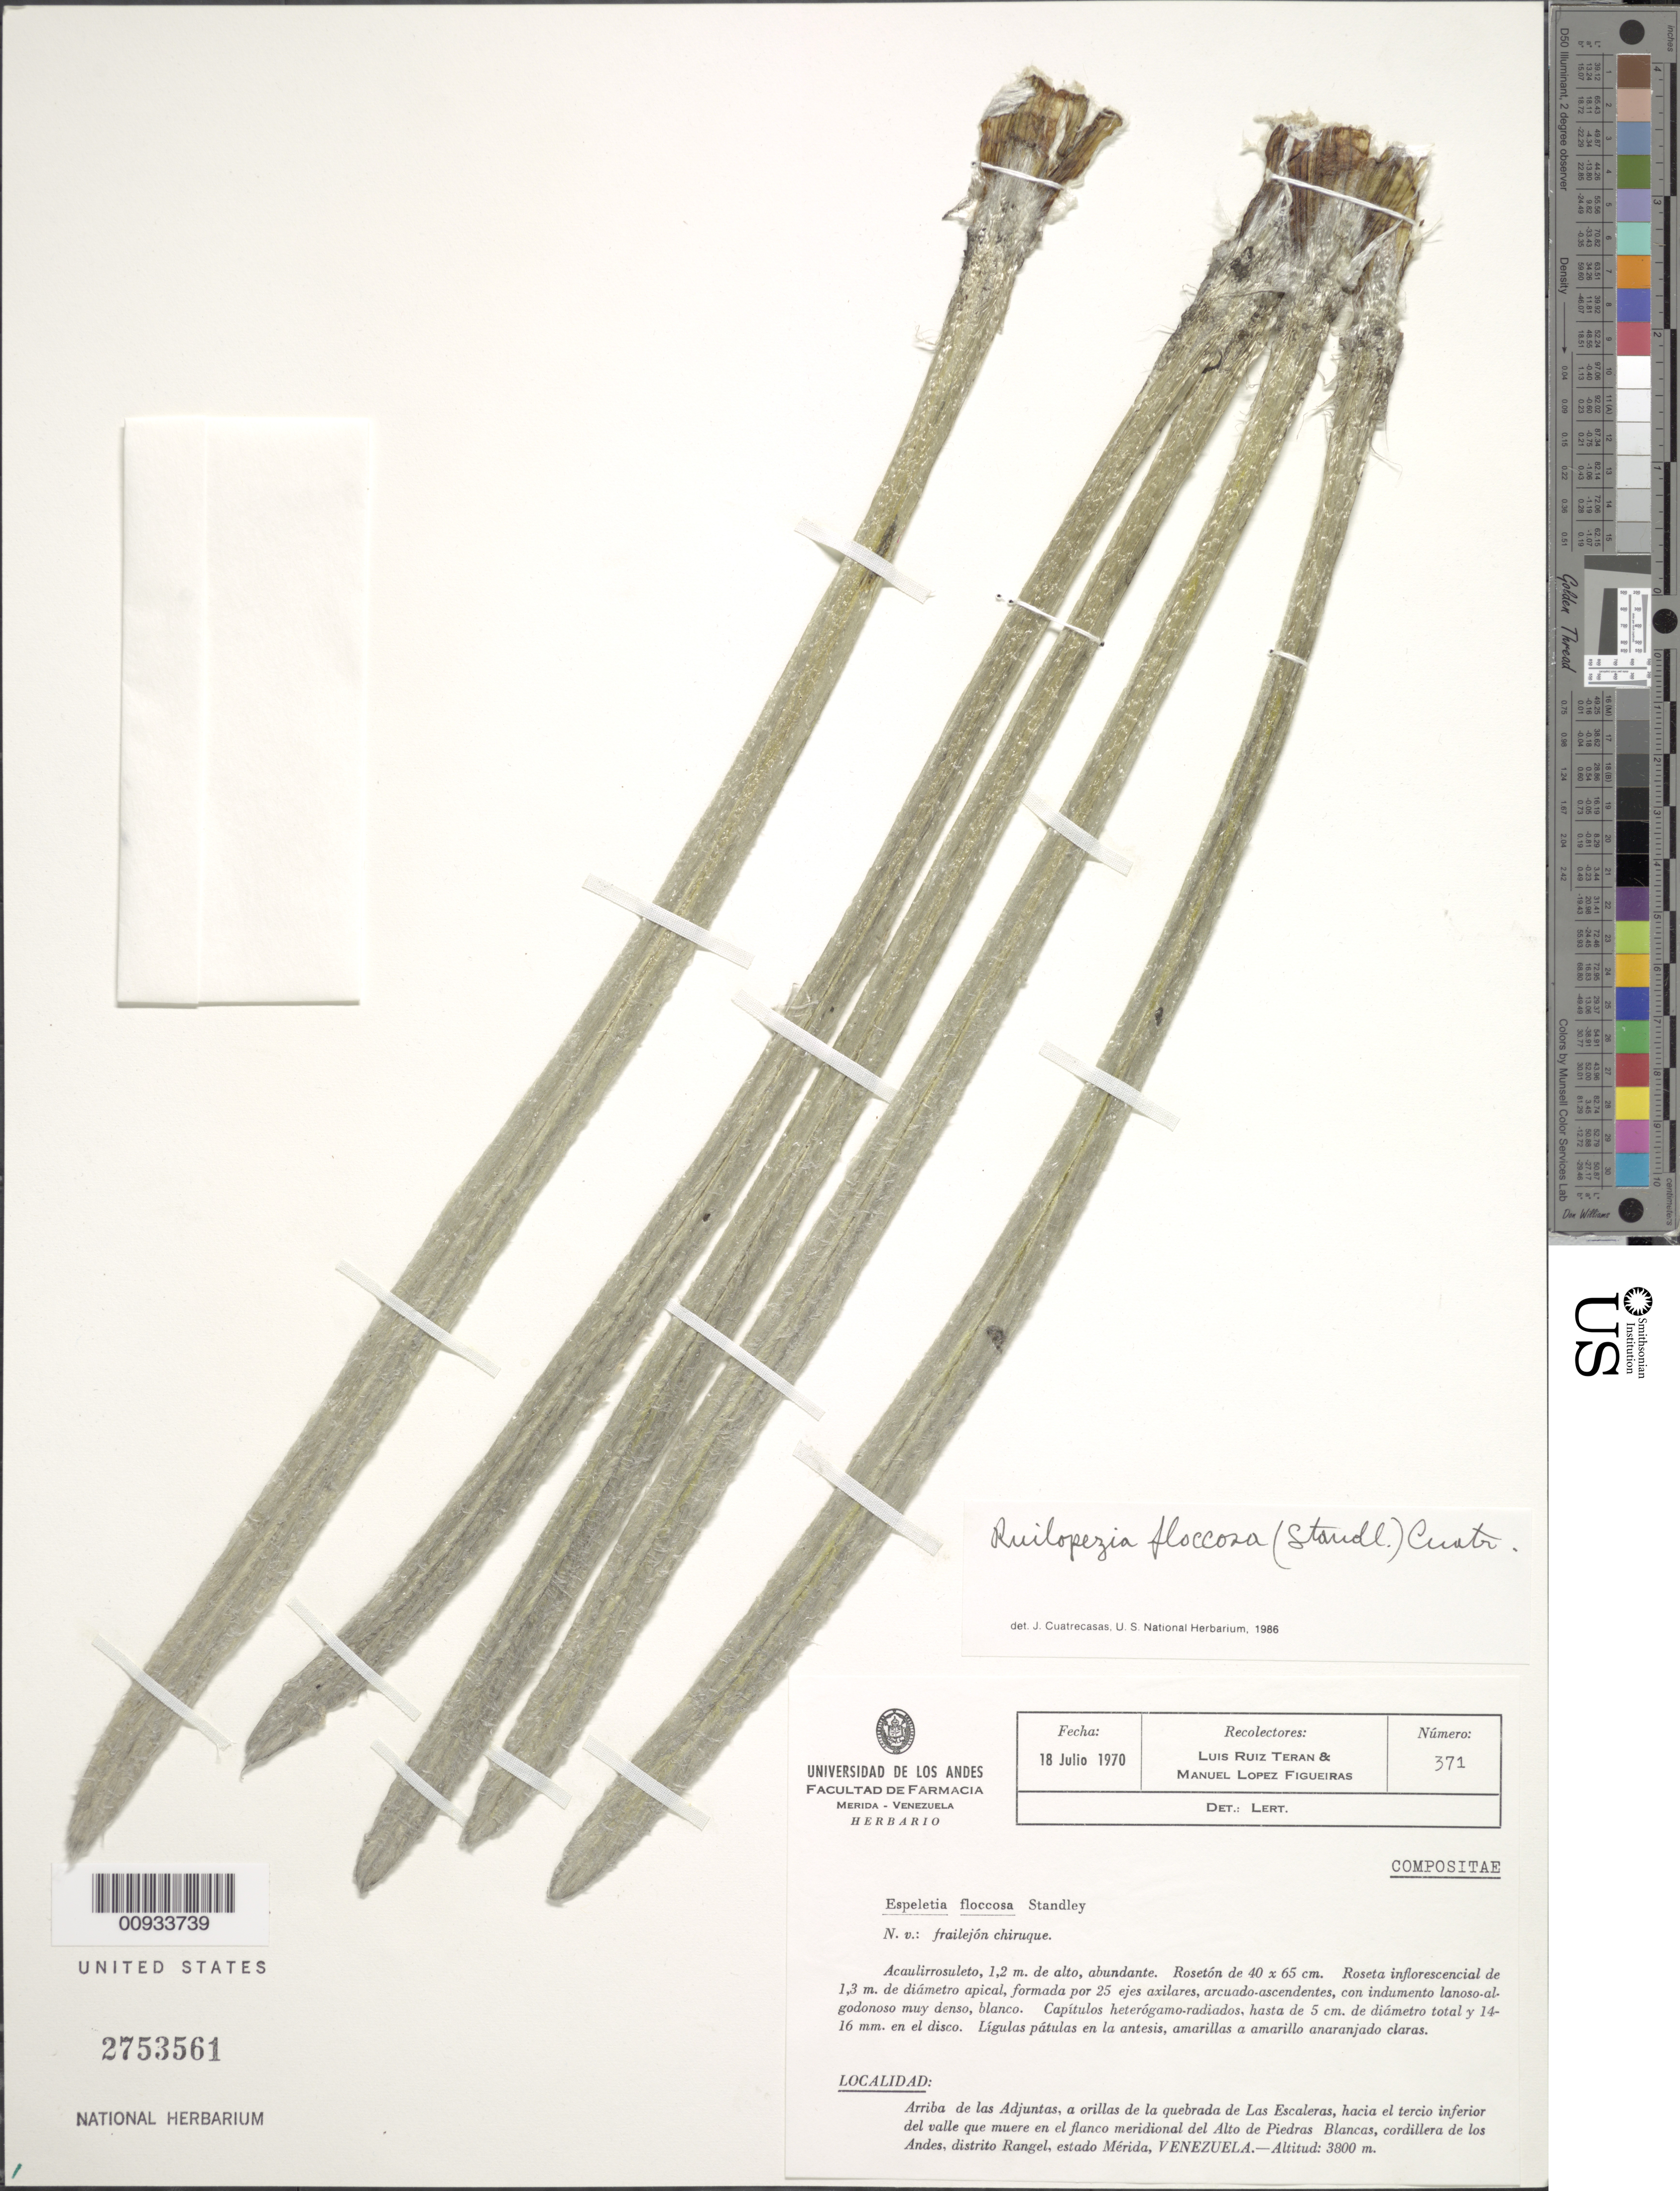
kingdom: Plantae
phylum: Tracheophyta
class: Magnoliopsida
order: Asterales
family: Asteraceae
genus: Ruilopezia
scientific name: Ruilopezia floccosa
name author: (Standl.) Cuatrec.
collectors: L. Teran & M. López Figueiras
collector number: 371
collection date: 1970-07-18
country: Venezuela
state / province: Mérida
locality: Arriba de las Adjuntas, a orillas de la quebrada de Las Escaleras, hacia el tercio inferior del valle que muere en el flanco meridional del Alto de Piedras Blancas, Cordillera de Los Andes, Distrito Rangel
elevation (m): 3800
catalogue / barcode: US 2753561